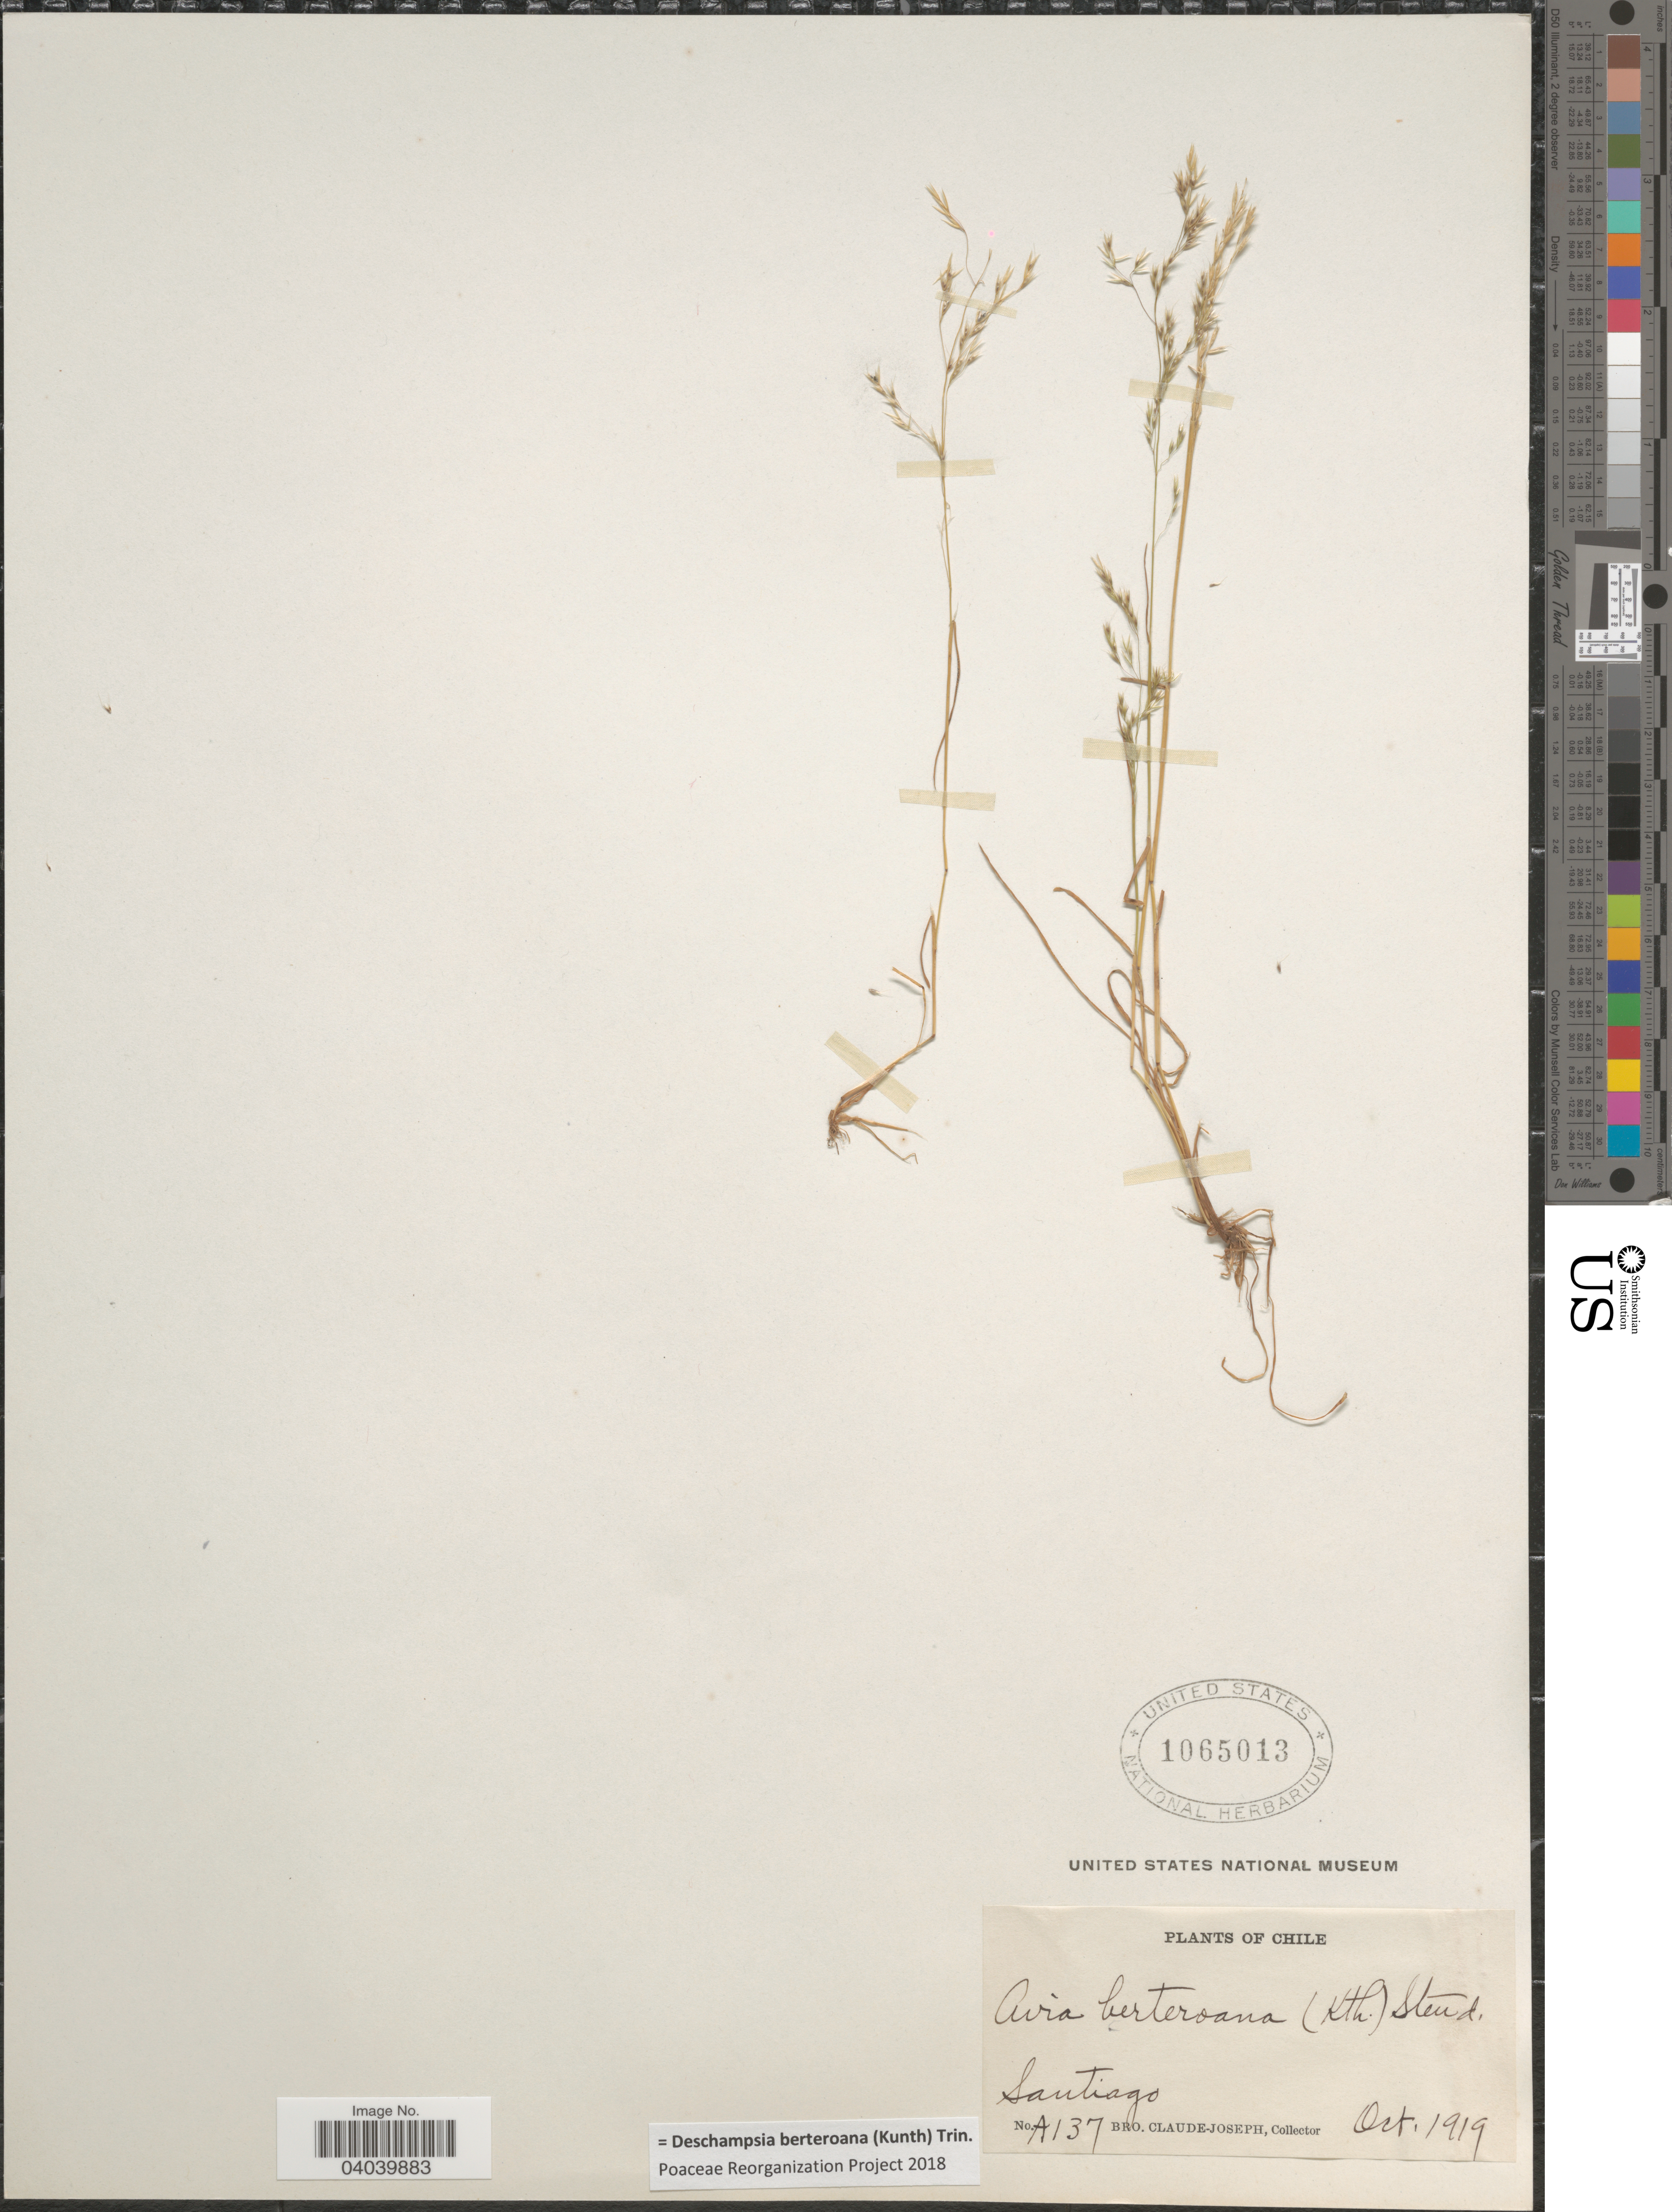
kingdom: Plantae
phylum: Tracheophyta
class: Liliopsida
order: Poales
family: Poaceae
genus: Deschampsia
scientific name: Deschampsia berteroana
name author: (Kunth) Trin.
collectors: Bro. Claude-Joseph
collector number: A137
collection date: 1919-10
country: Chile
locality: Santiago.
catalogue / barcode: US 1065013